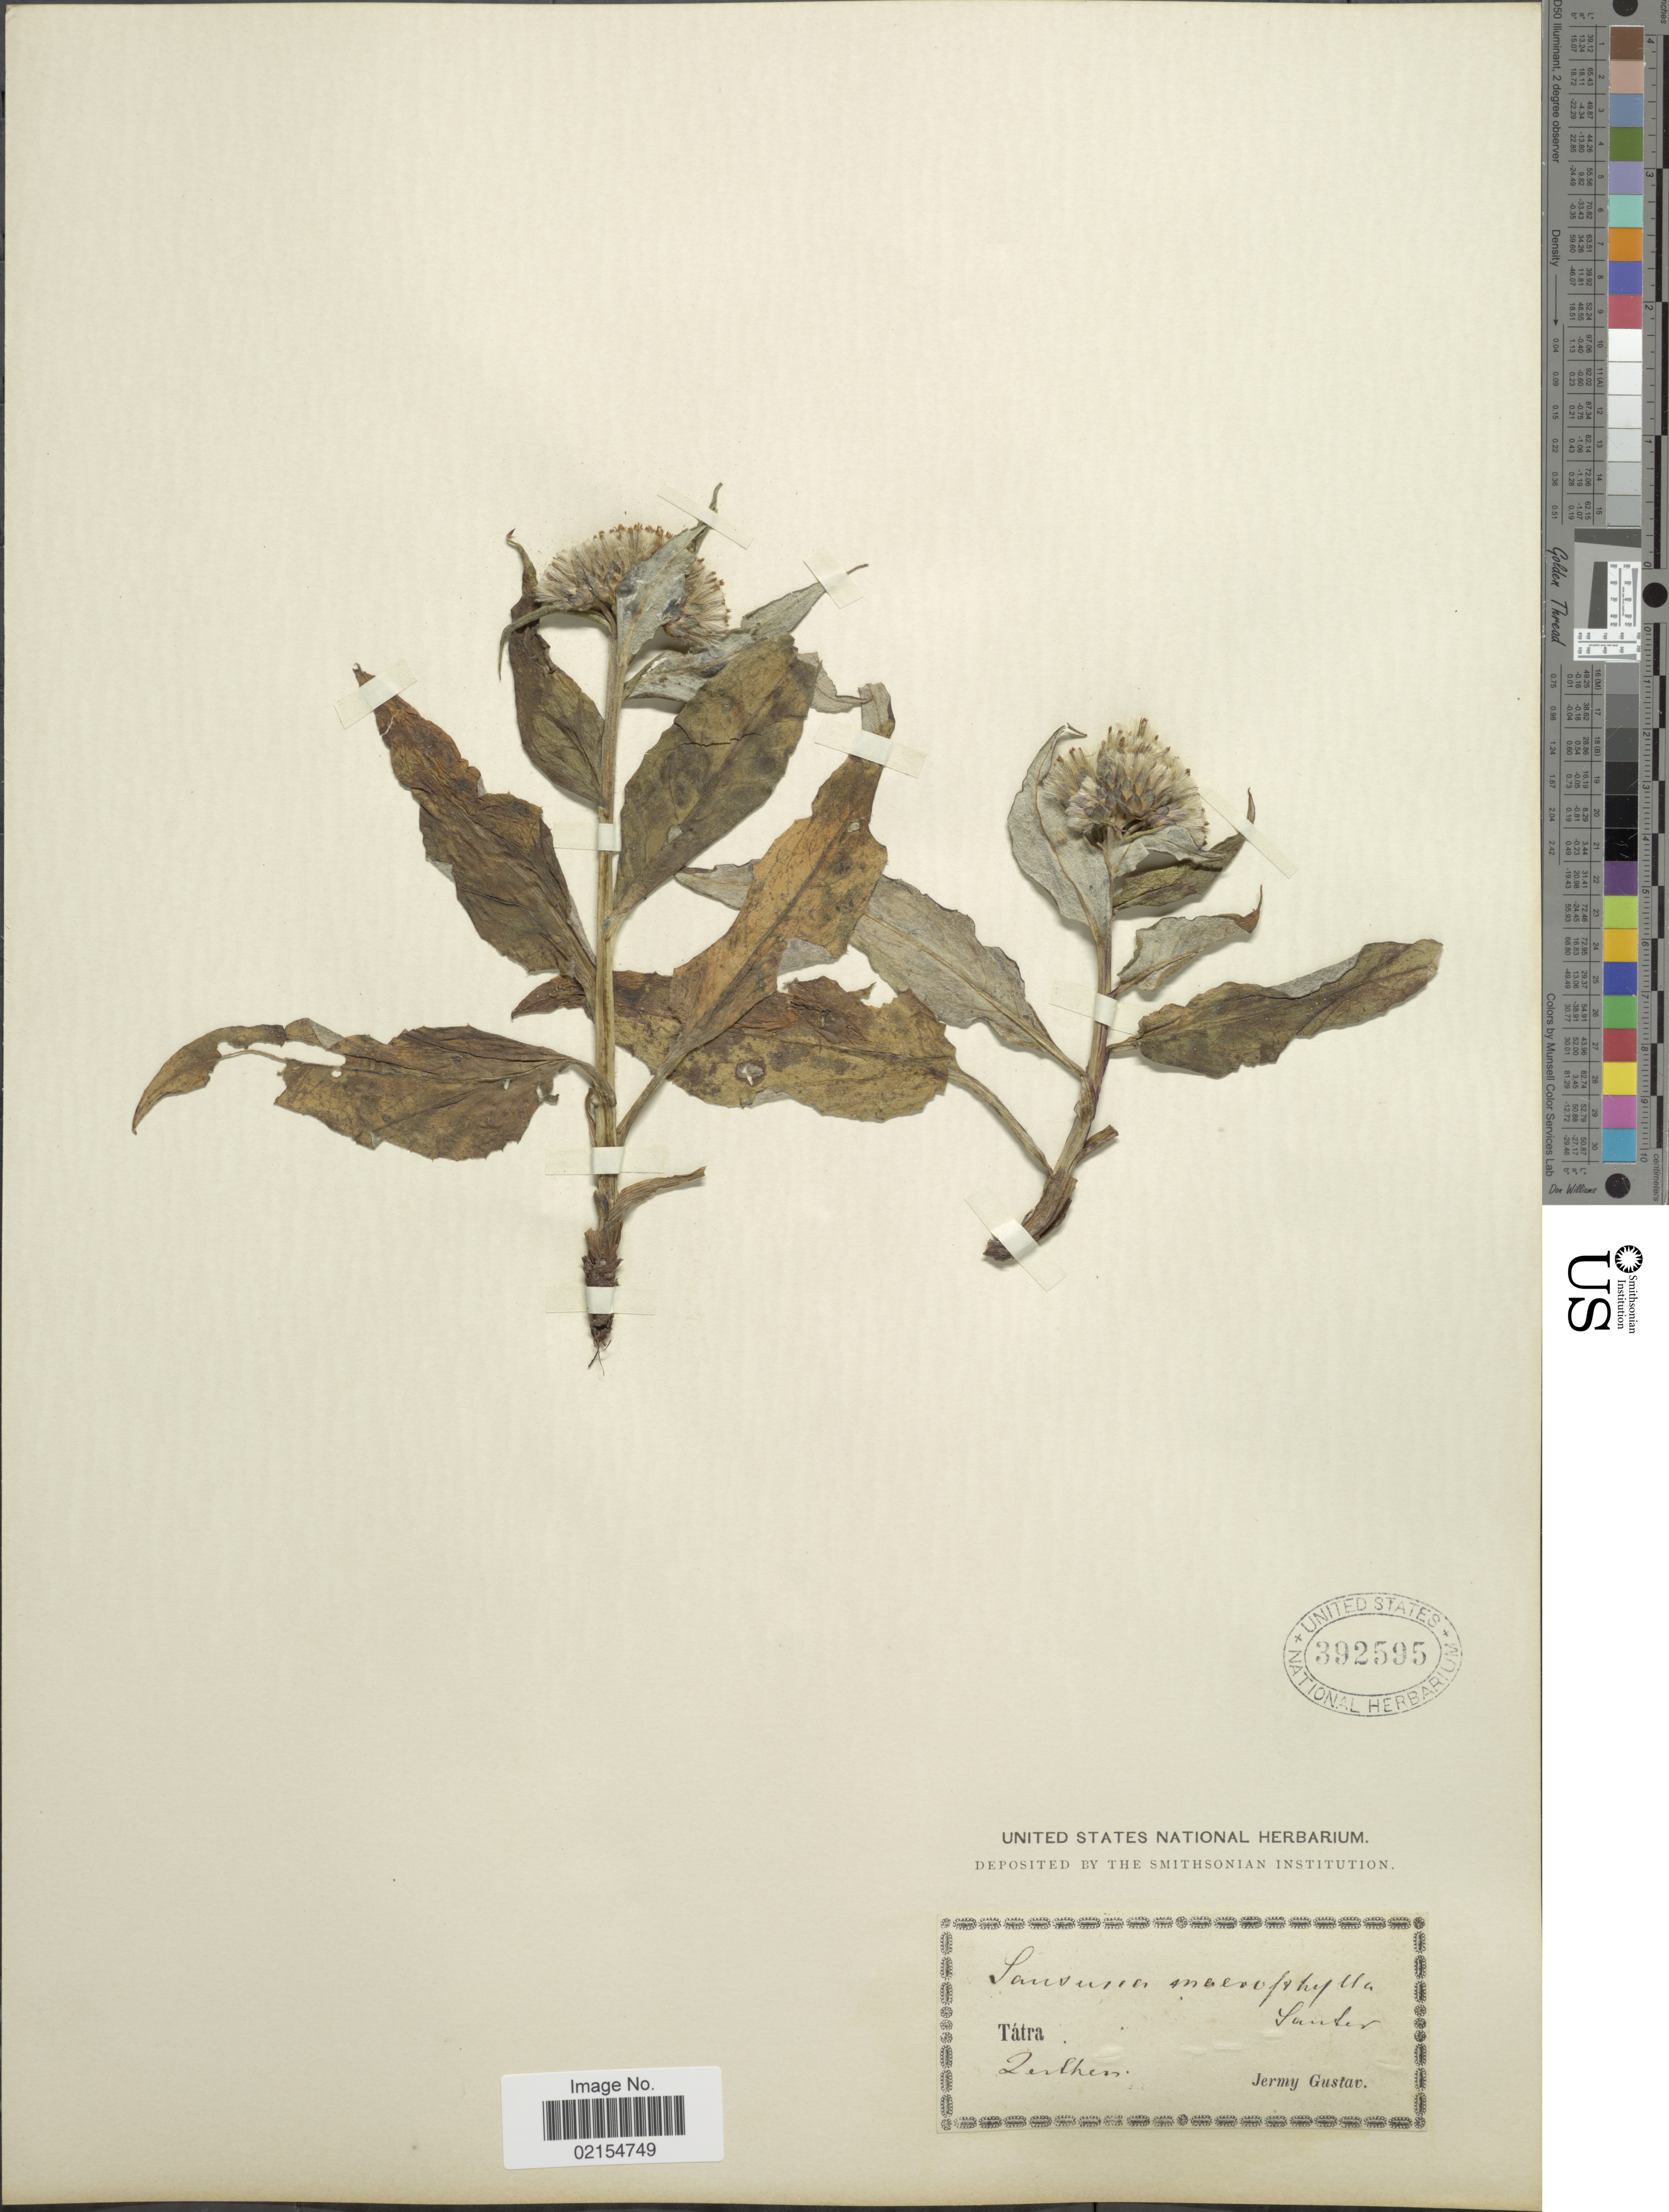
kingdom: Plantae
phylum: Tracheophyta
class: Magnoliopsida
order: Asterales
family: Asteraceae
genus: Saussurea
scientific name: Saussurea alpina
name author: (L.) DC.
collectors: J. Gustav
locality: Tatra, Zerthen [interpreted]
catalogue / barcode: US 392595